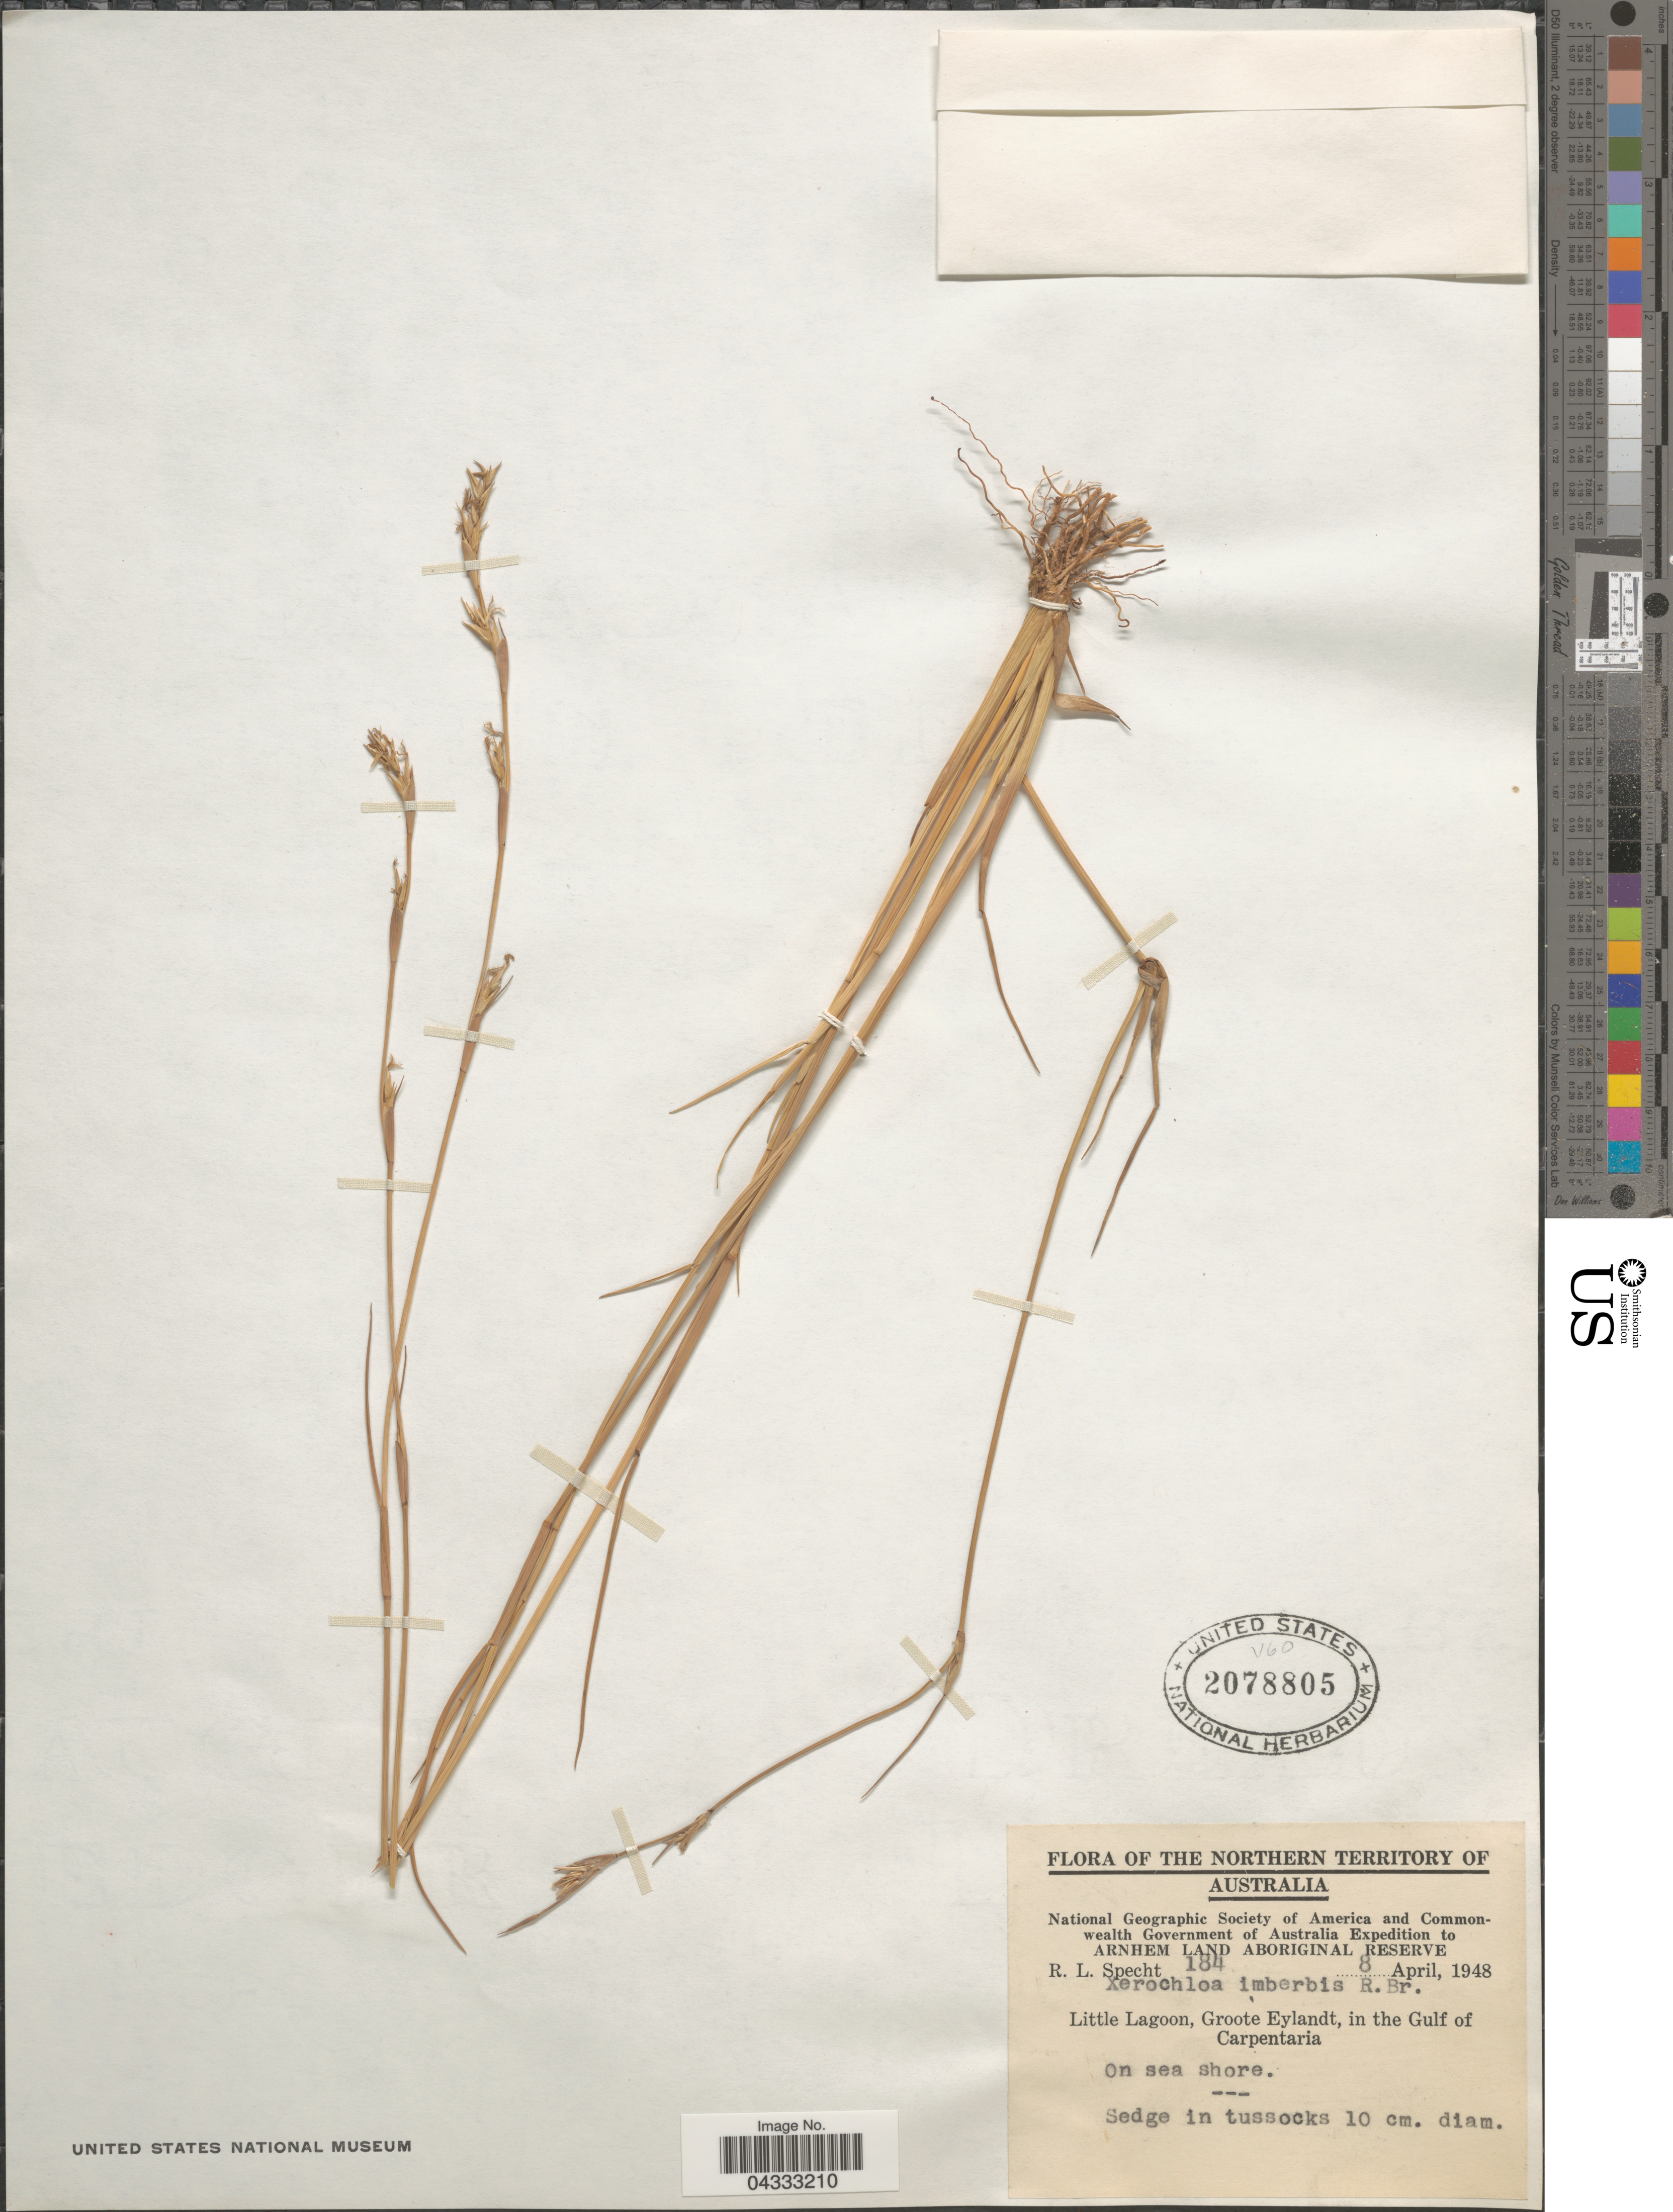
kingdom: Plantae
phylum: Tracheophyta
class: Liliopsida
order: Poales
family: Poaceae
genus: Xerochloa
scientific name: Xerochloa imberbis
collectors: R. L. Specht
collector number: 184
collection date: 1948-04-08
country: Australia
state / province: Northern Territory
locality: National Geographic Society of America and Commonwealth Government of Australia Expedition. Little Lagoon, Groote Eylandt, in the Gulf of Carpentaria. On sea shore.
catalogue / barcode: US 2078805